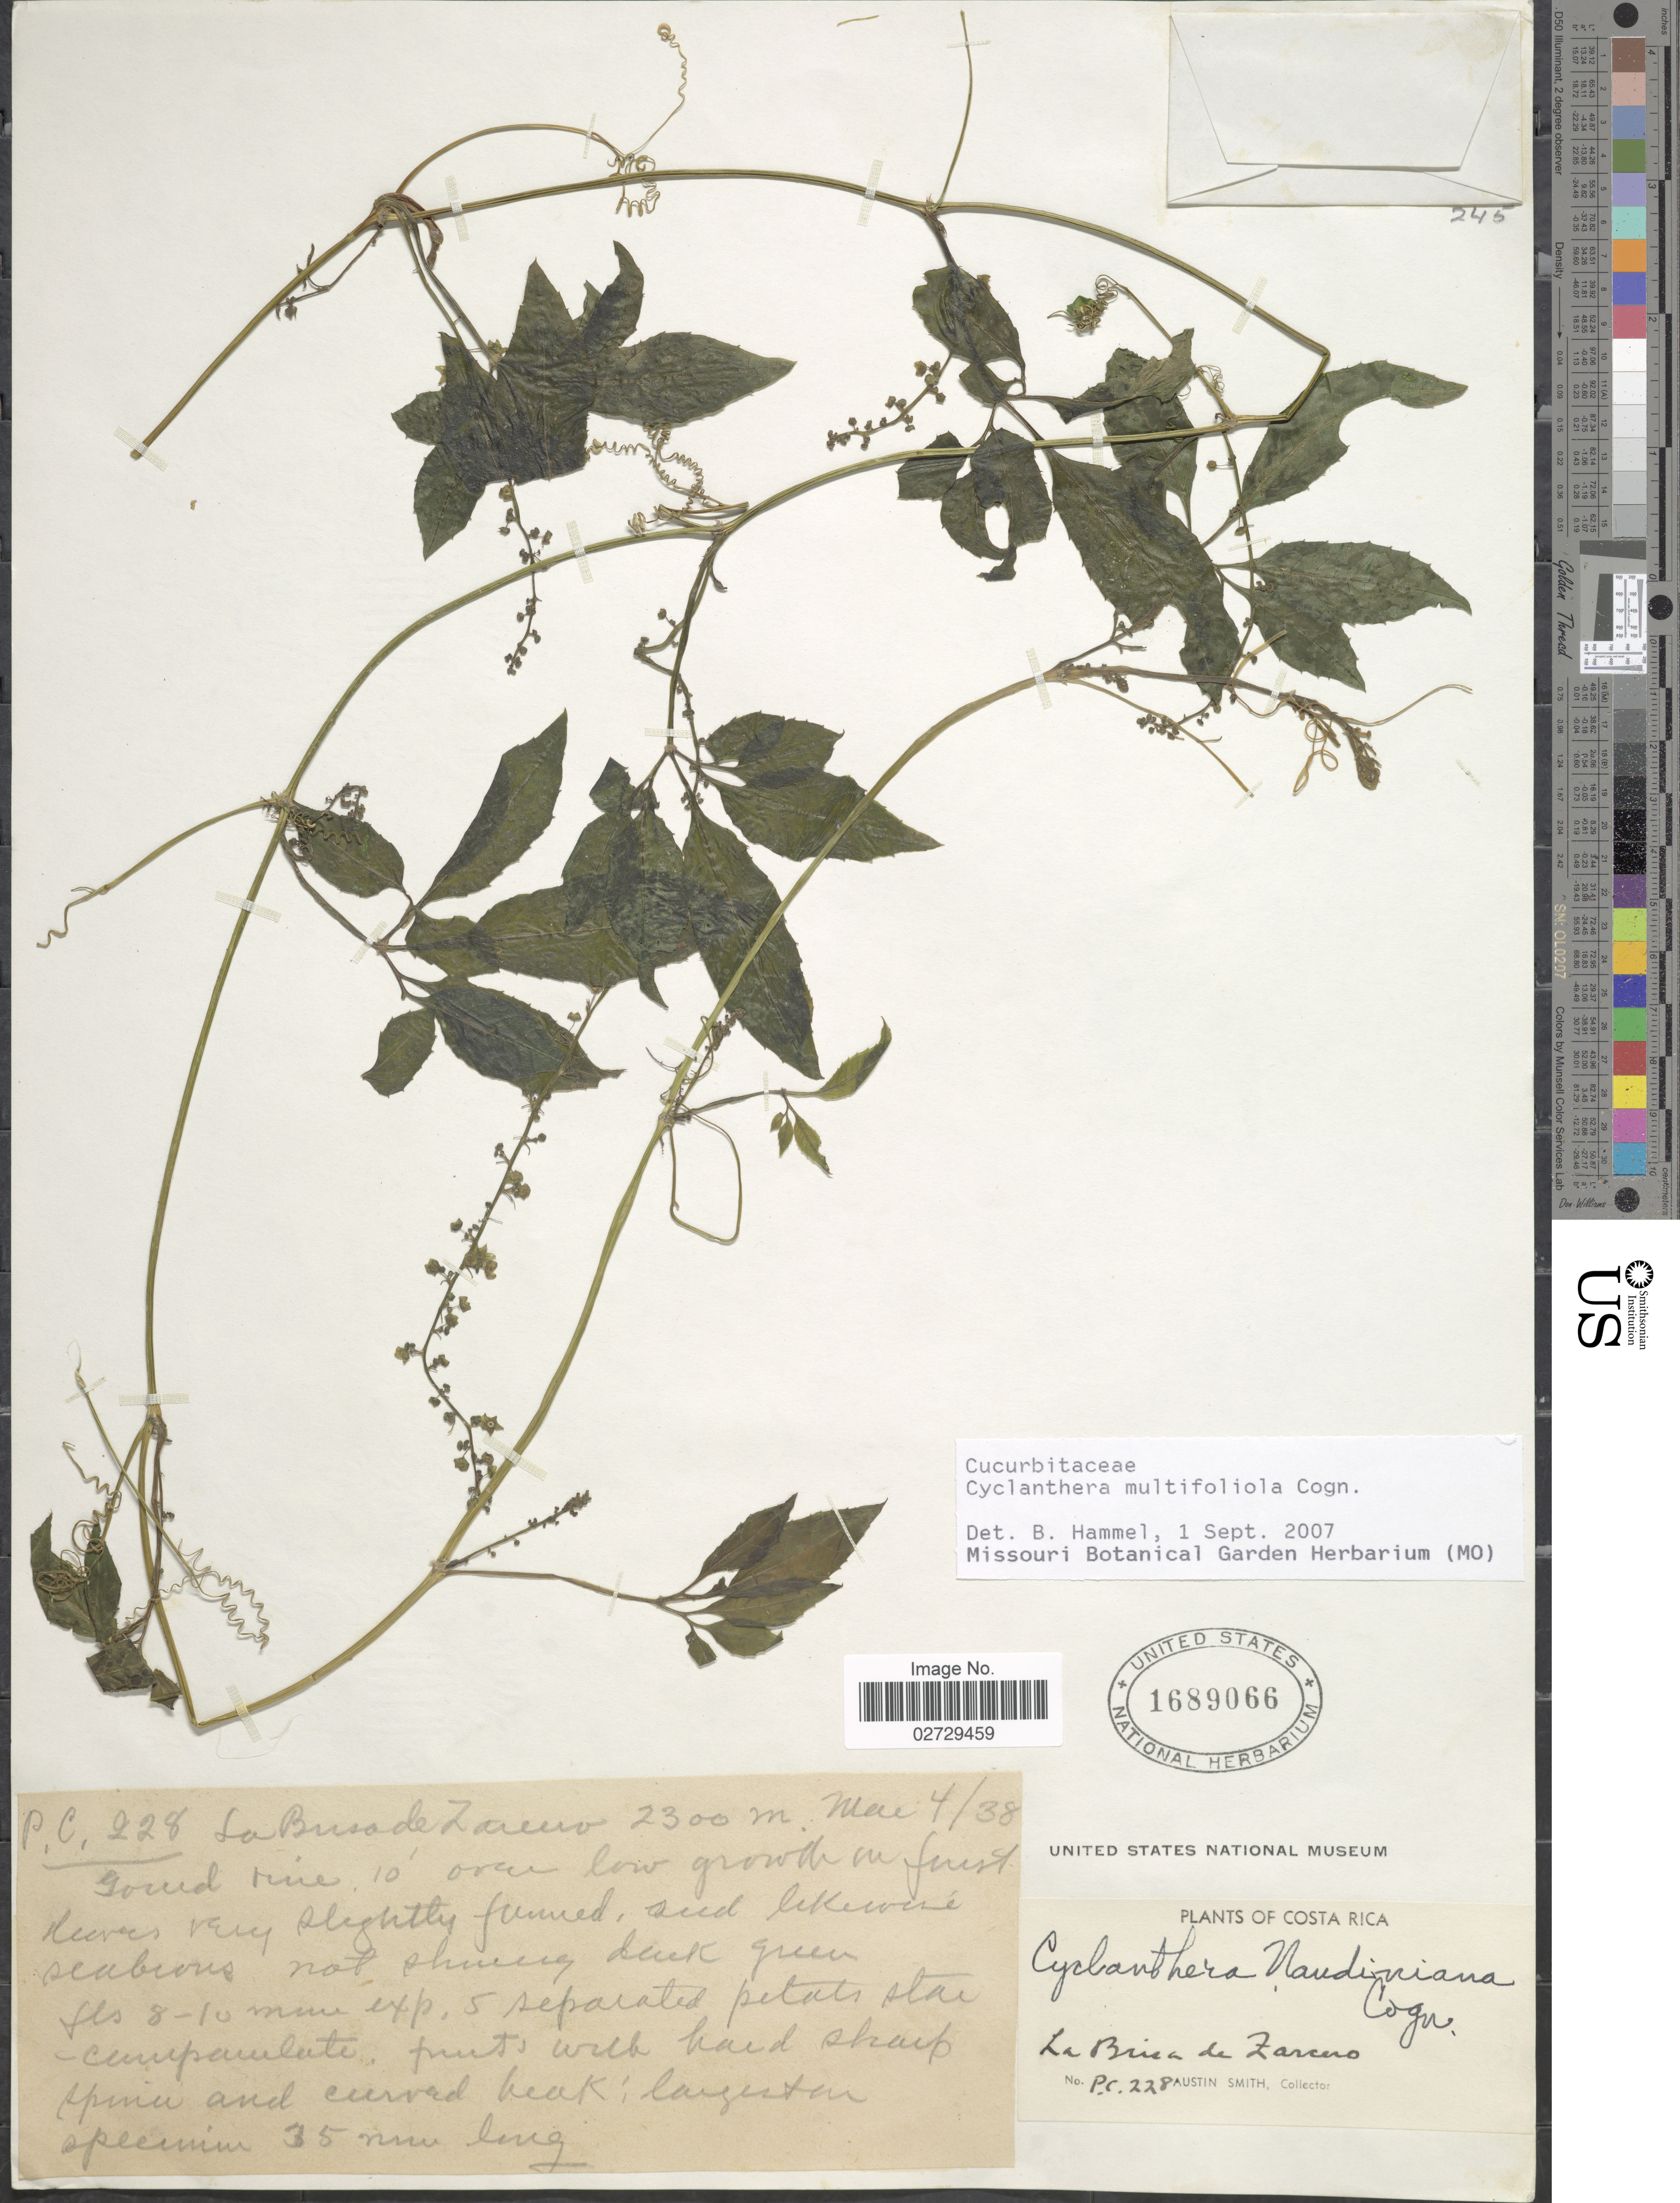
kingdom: Plantae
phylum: Tracheophyta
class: Magnoliopsida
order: Cucurbitales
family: Cucurbitaceae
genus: Cyclanthera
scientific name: Cyclanthera multifoliolata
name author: Cogn.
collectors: Aust P. Smith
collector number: P.C.228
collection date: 1938-05-04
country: Costa Rica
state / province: Alajuela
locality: La Brisa de Zarcero.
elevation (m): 2300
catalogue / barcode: US 1689066